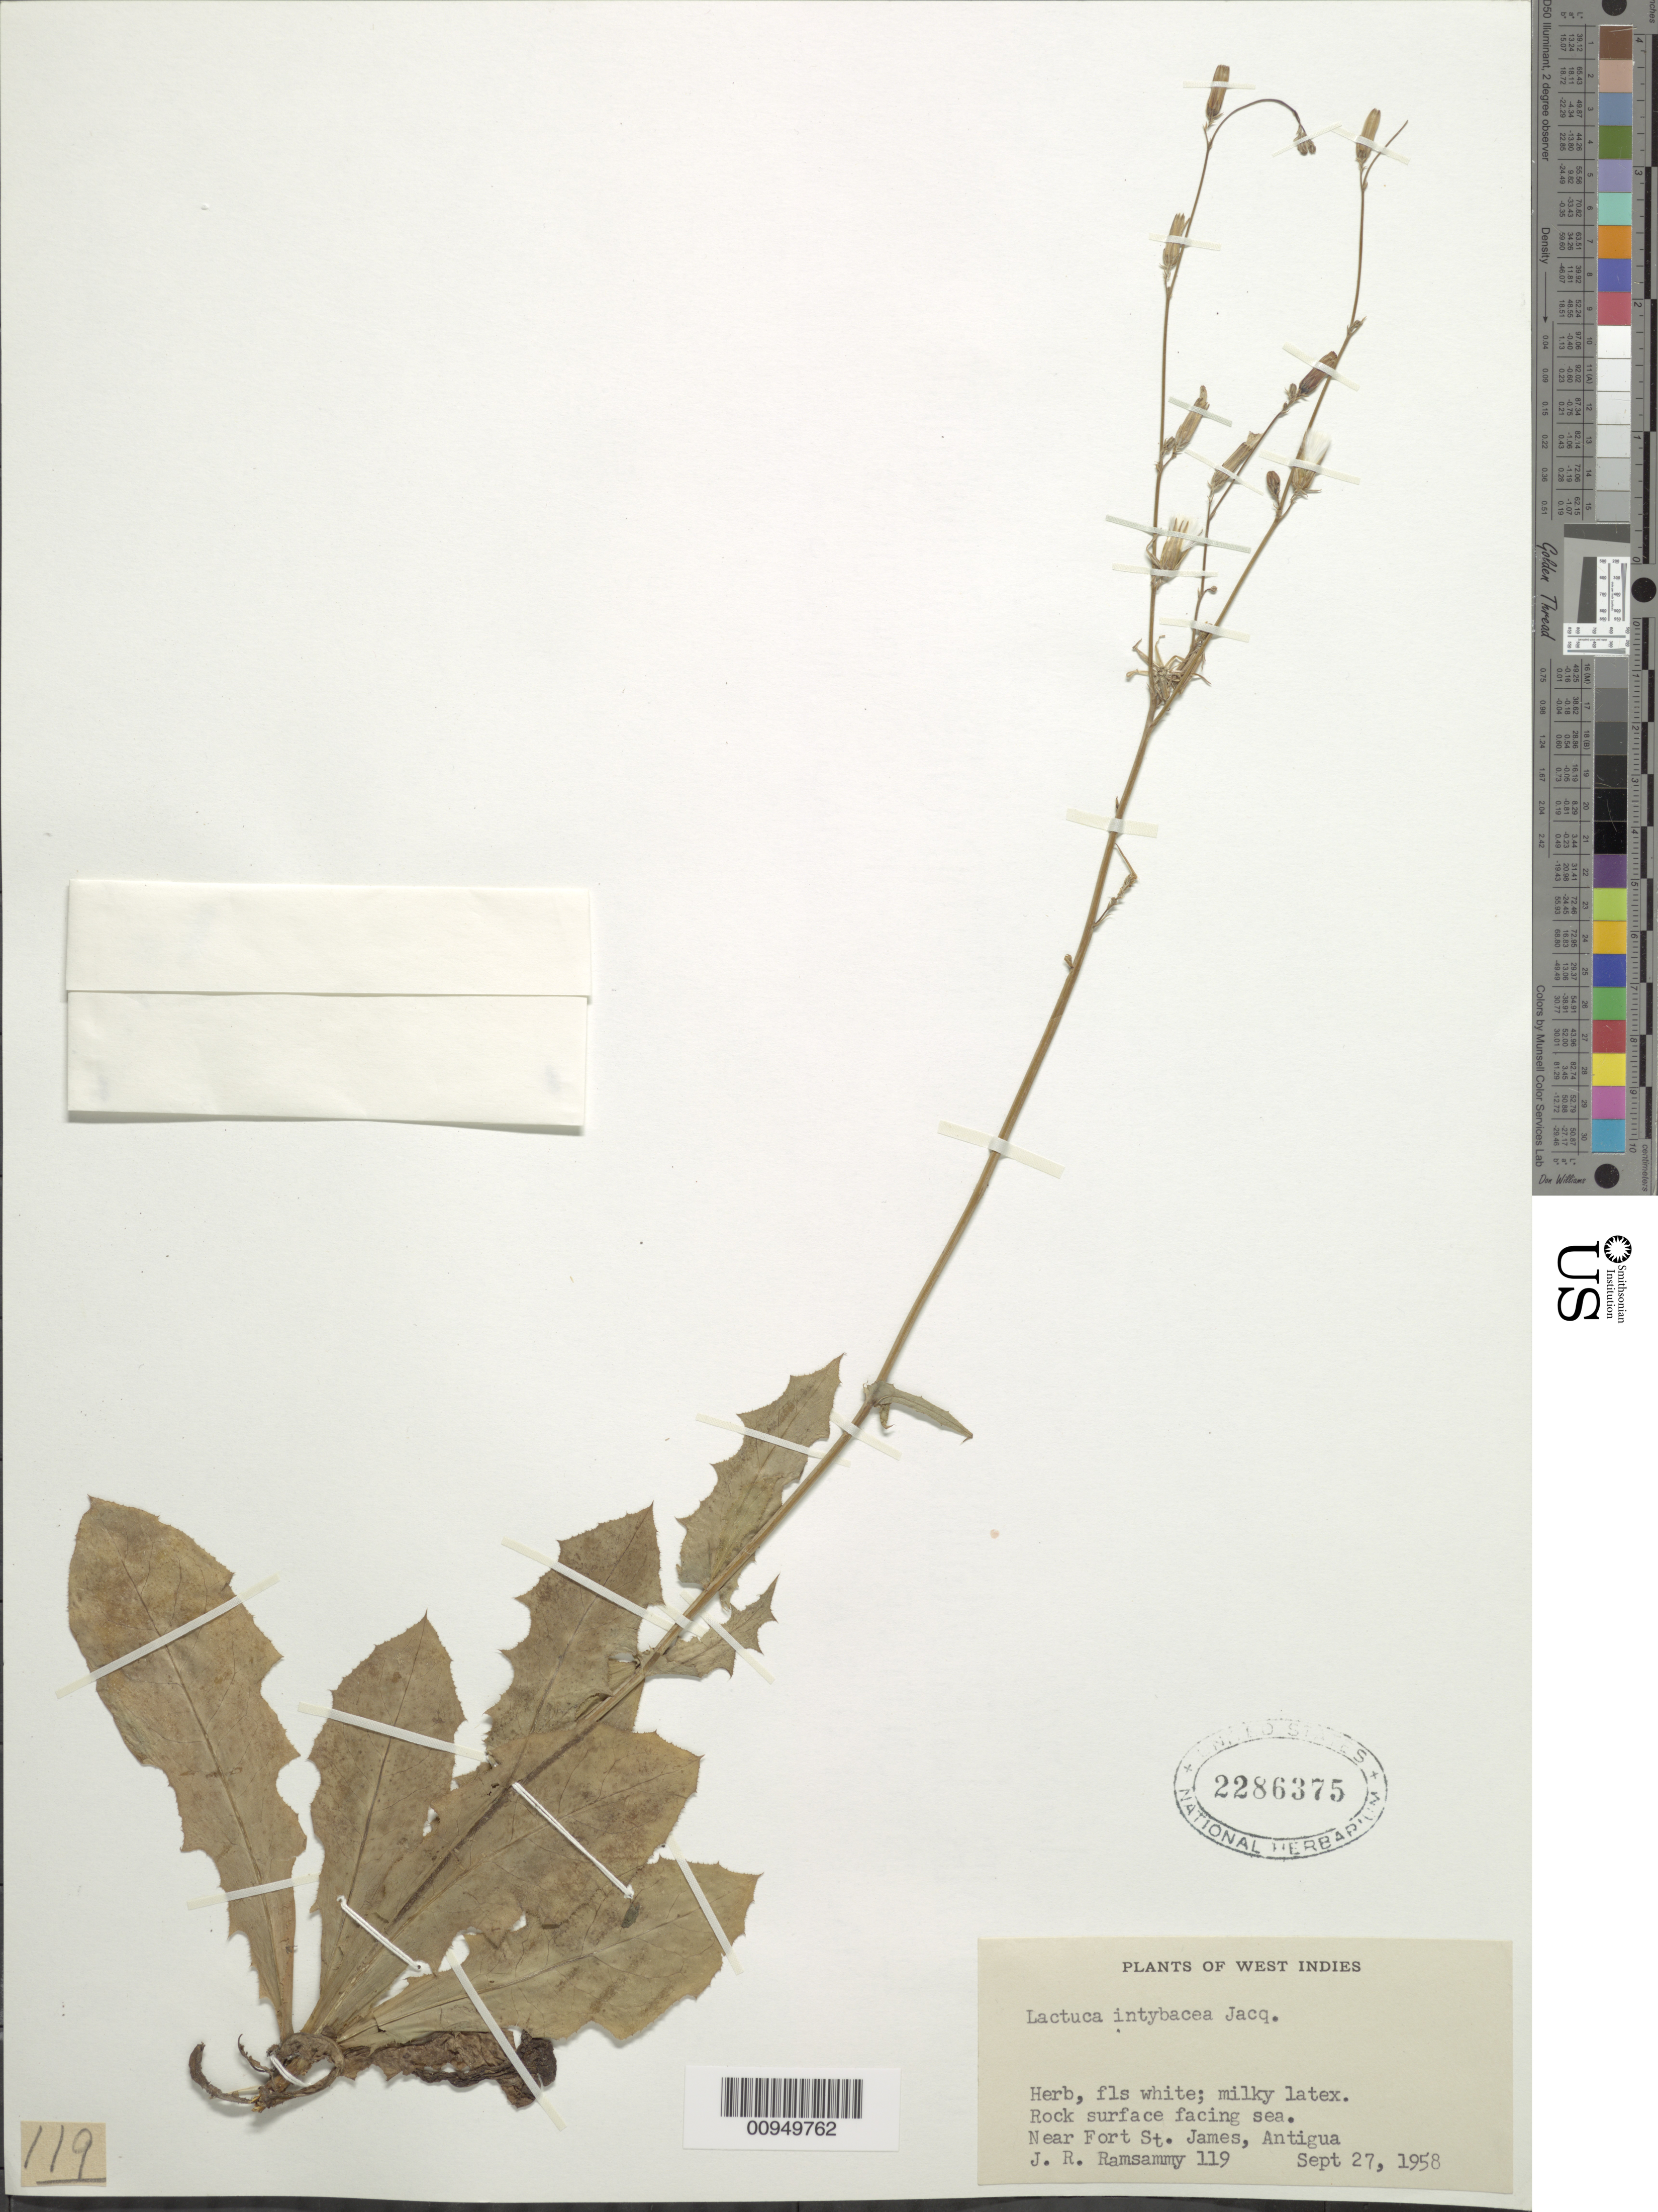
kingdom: Plantae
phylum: Tracheophyta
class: Magnoliopsida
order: Asterales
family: Asteraceae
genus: Launaea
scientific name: Launaea intybacea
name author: (Jacq.) Beauverd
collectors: J. Ramsammy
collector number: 119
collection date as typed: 27 Sep 1958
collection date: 1958-09-27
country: Antigua and Barbuda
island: Antigua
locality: Near Fort St. James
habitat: Rock surface facing sea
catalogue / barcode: US 2286375